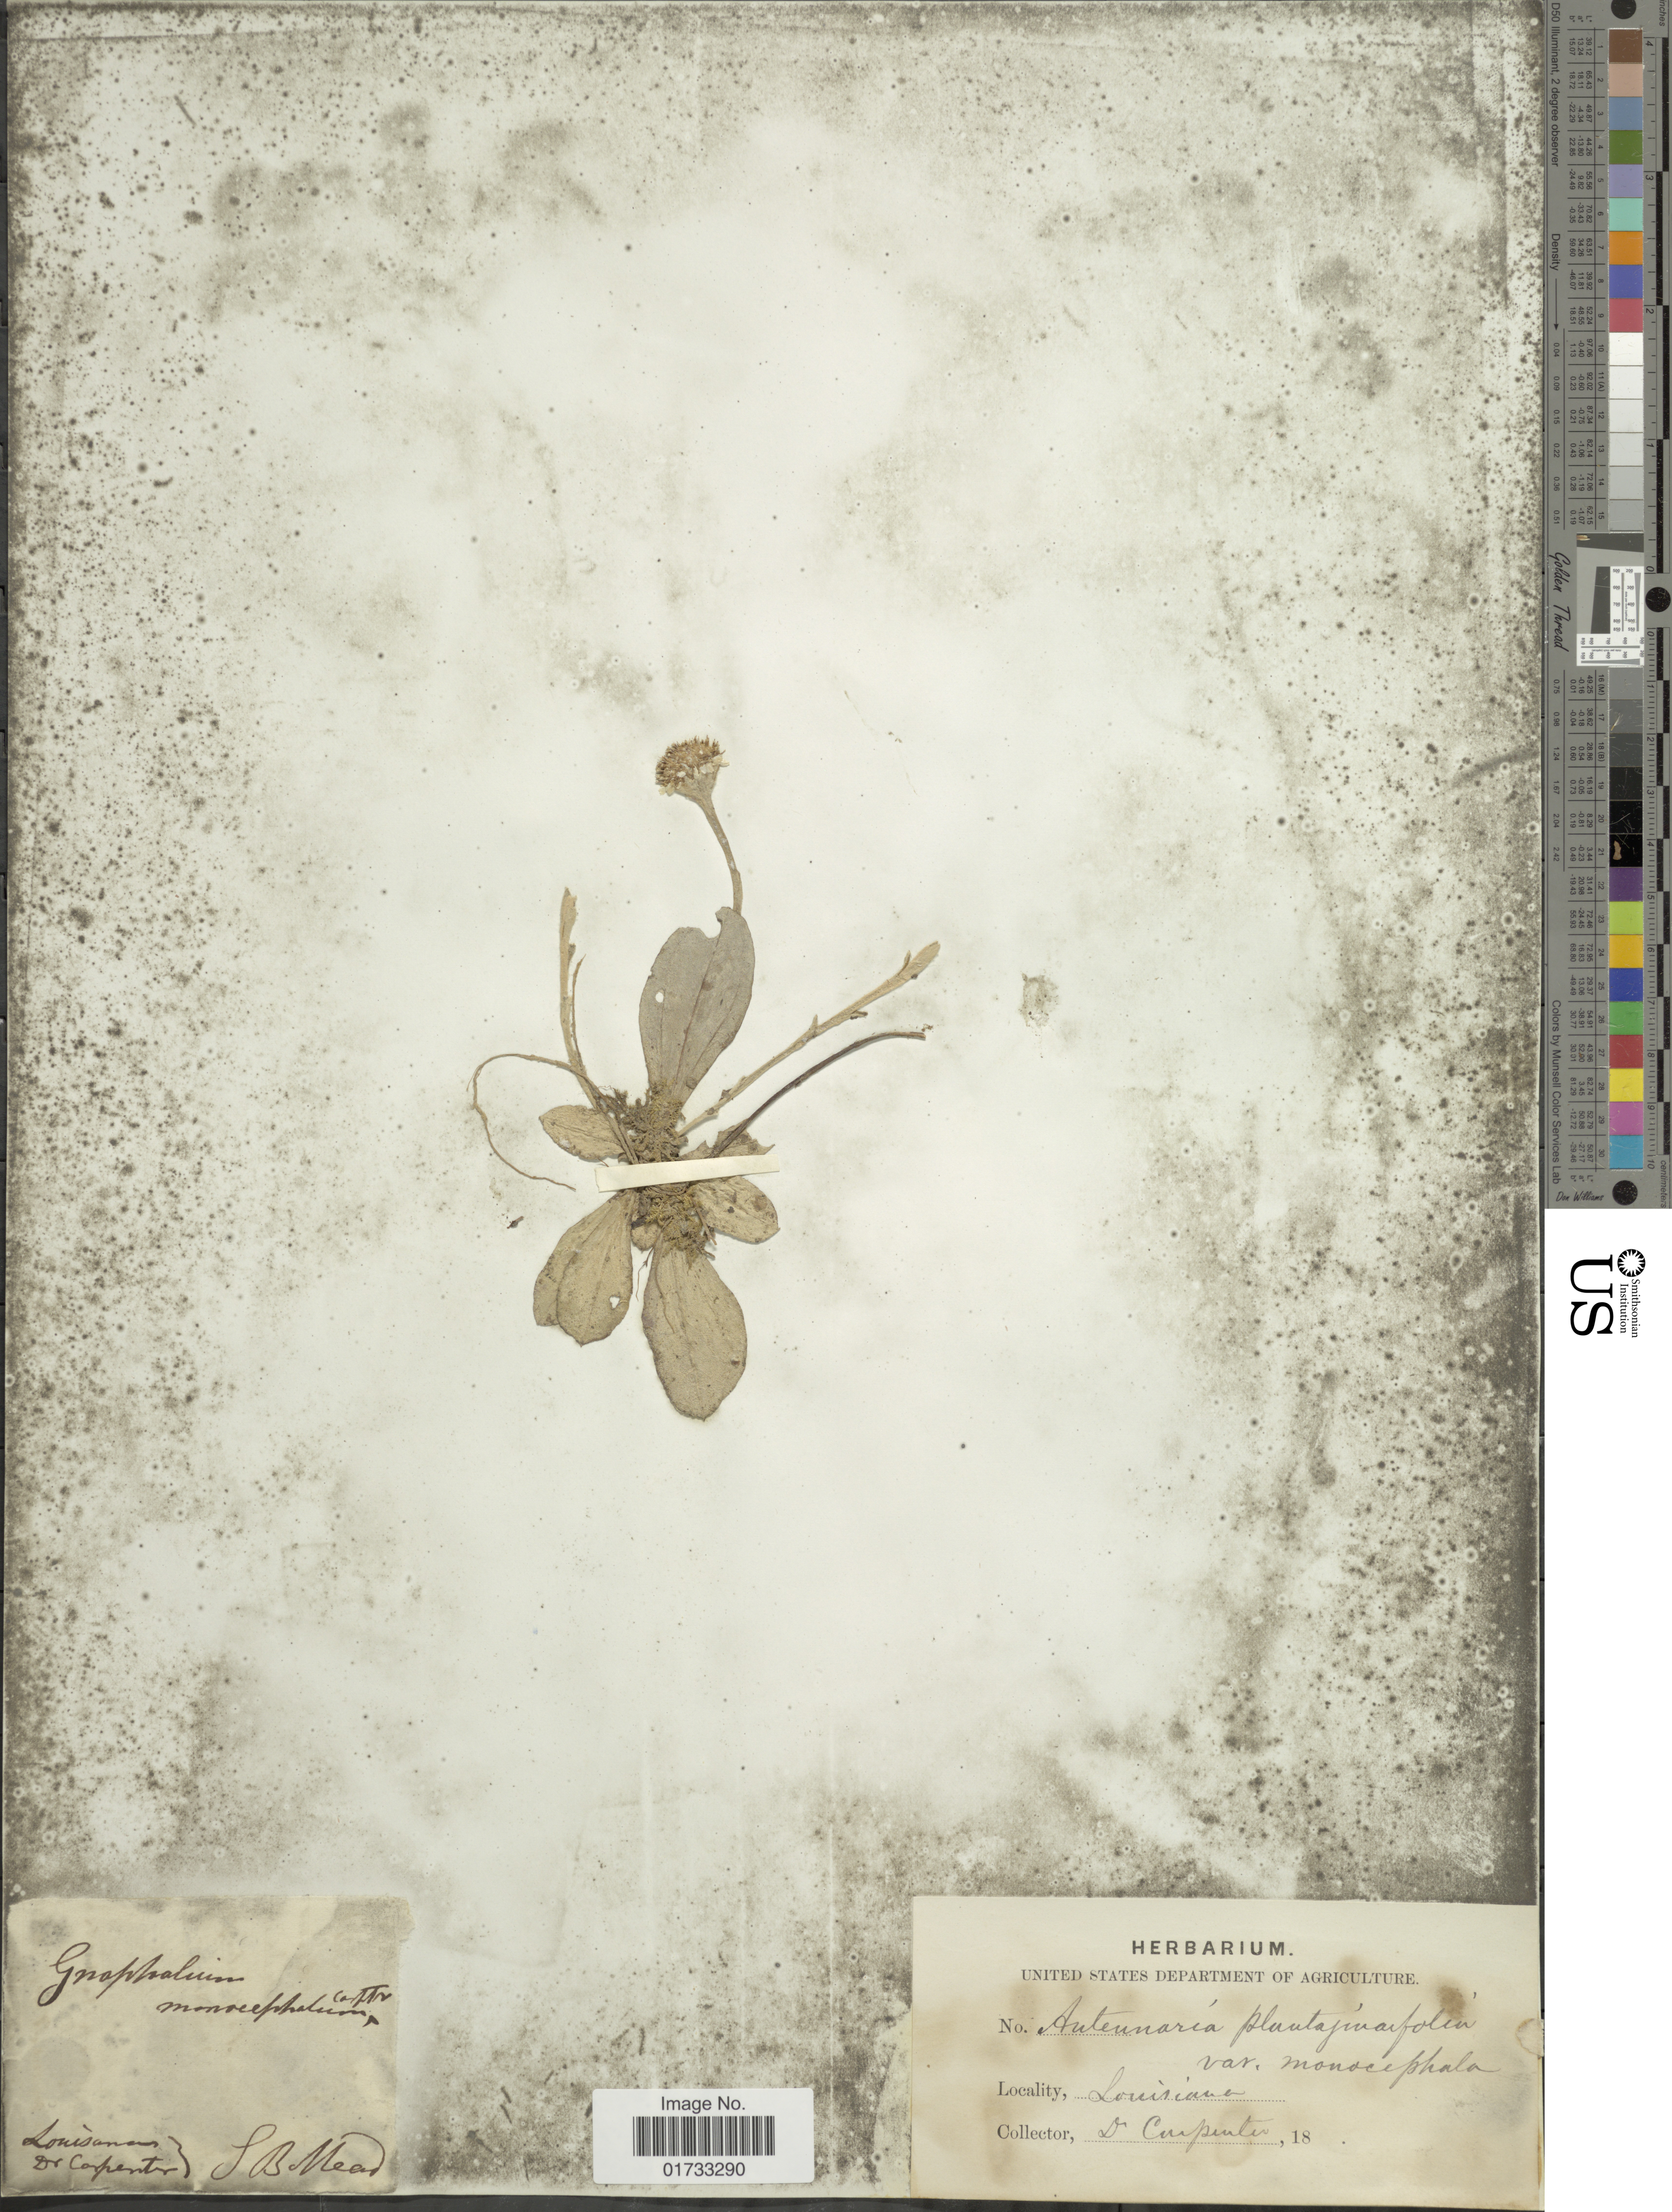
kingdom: Plantae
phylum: Tracheophyta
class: Magnoliopsida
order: Asterales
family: Asteraceae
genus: Antennaria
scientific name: Antennaria solitaria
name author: Rydb.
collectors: -. Carpenter & S. Mead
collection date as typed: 18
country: United States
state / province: Louisiana